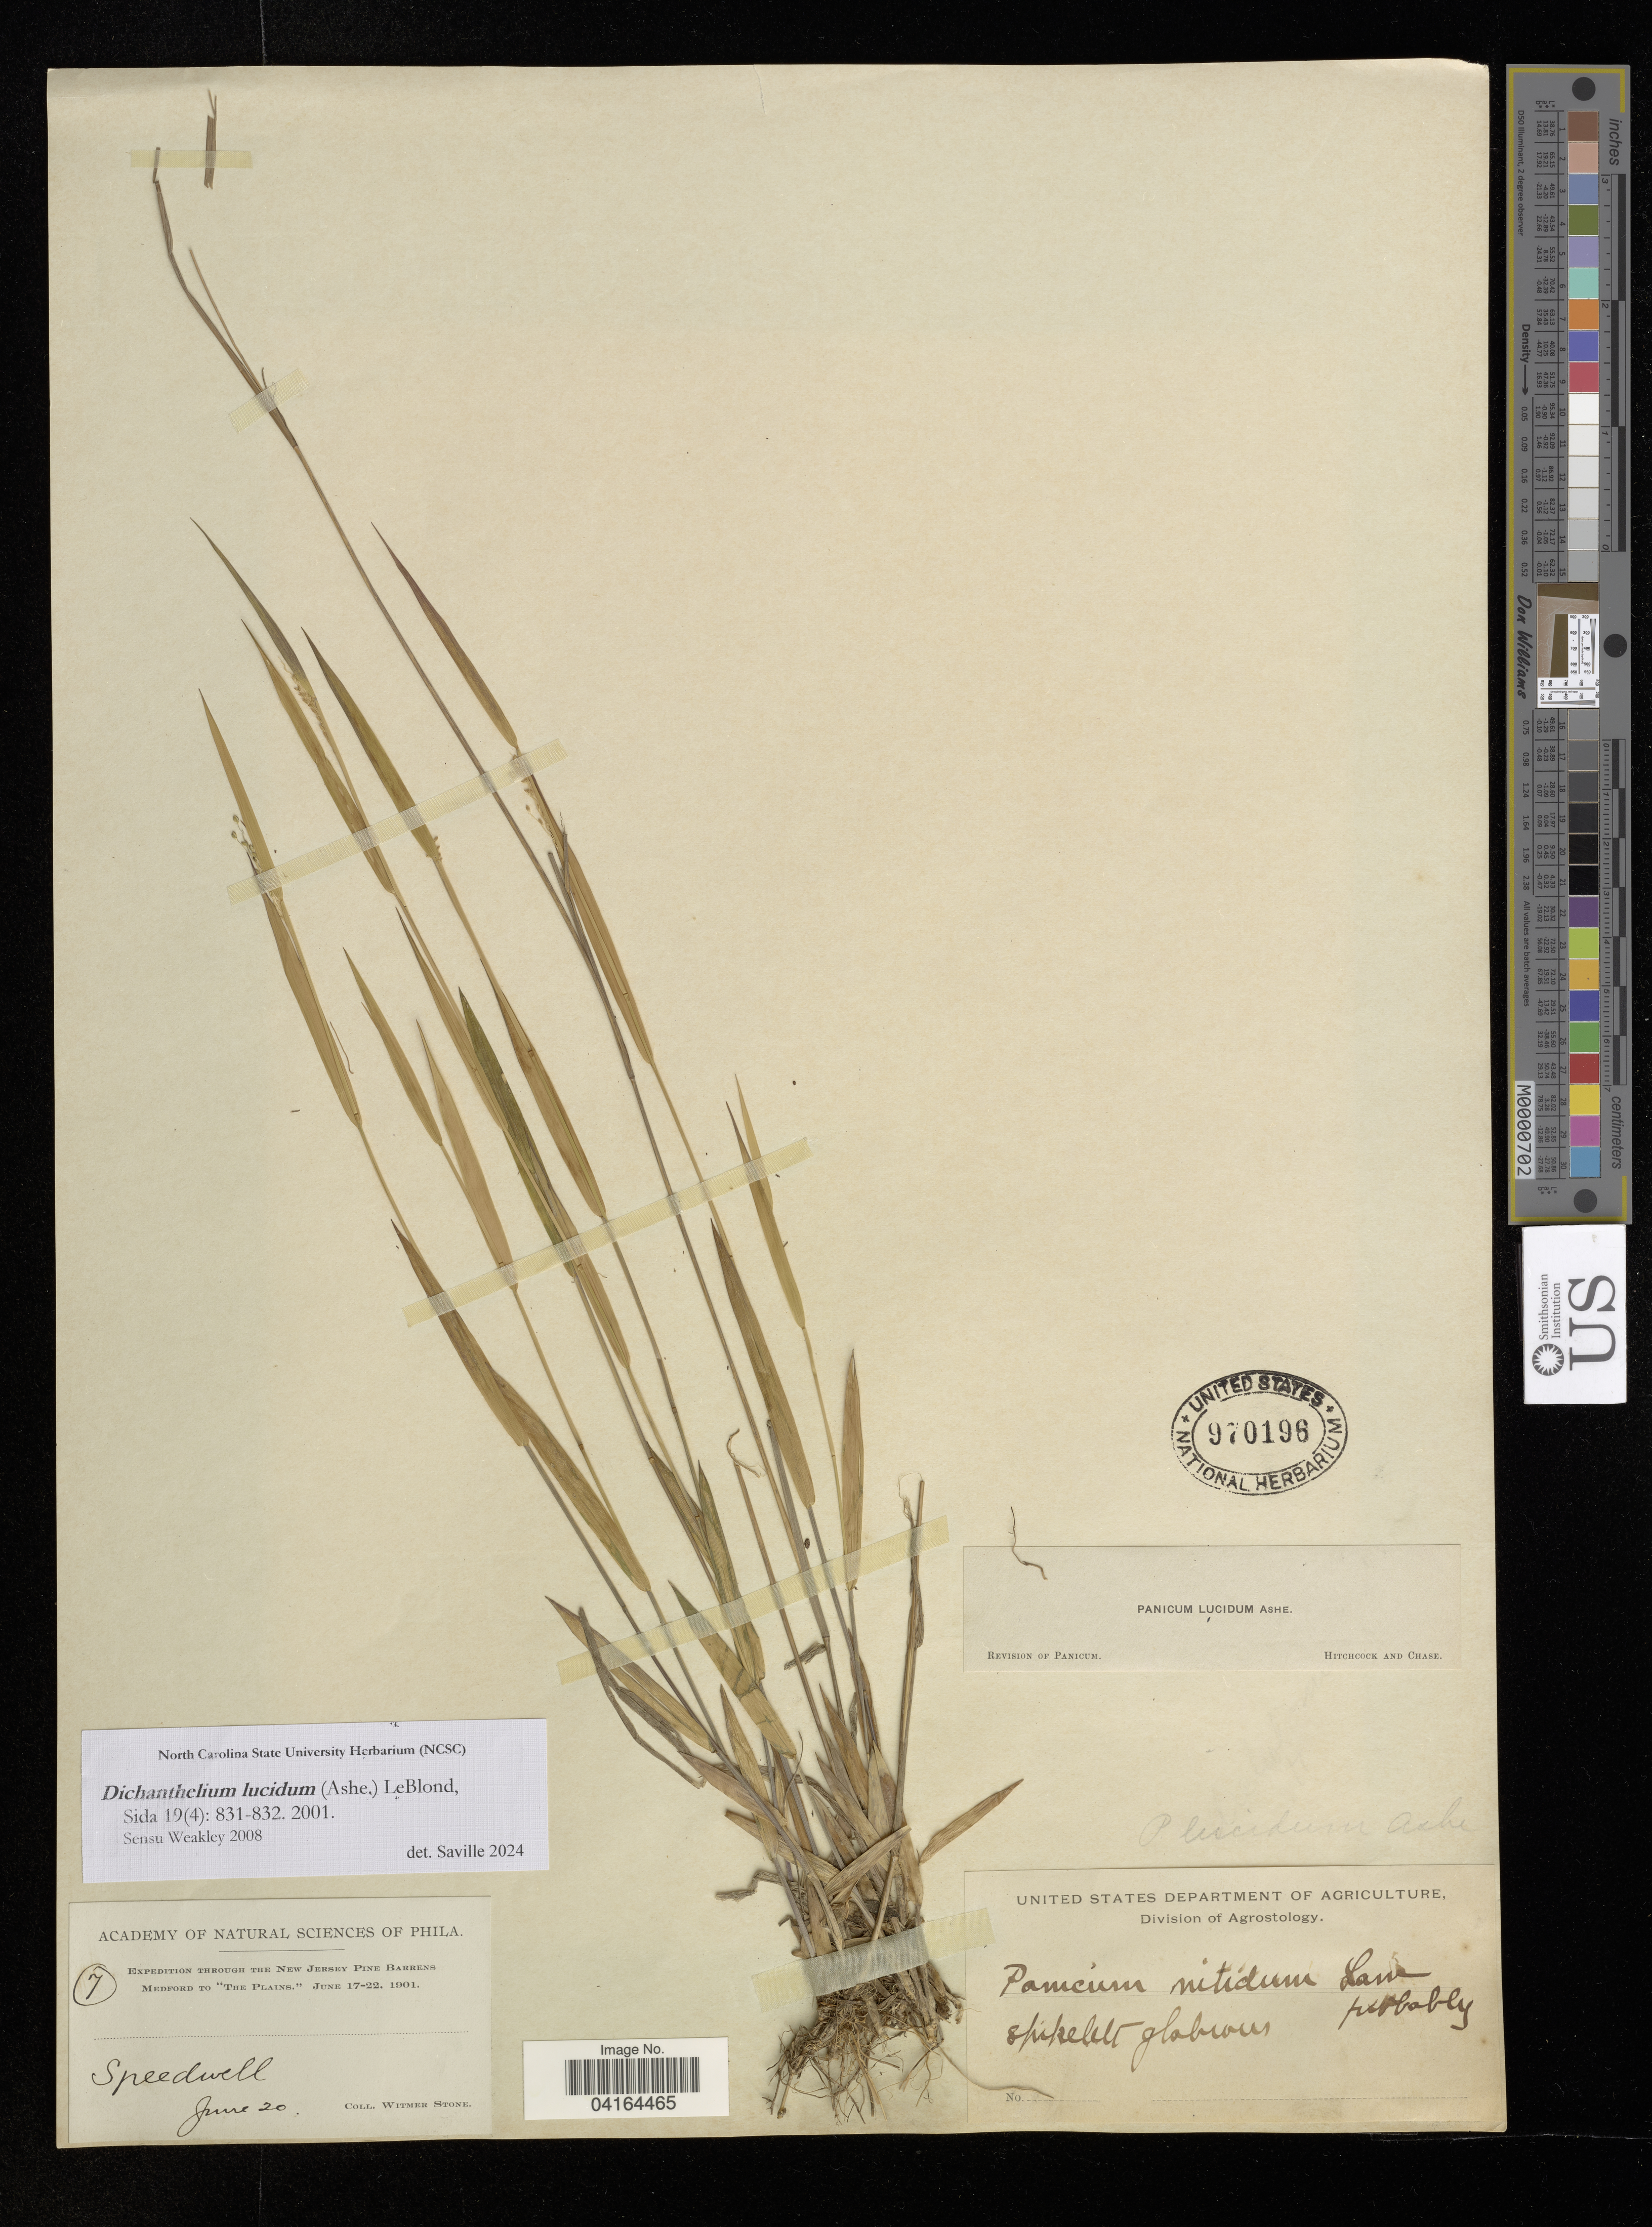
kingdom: Plantae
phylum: Tracheophyta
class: Liliopsida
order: Poales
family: Poaceae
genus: Dichanthelium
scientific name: Dichanthelium lucidum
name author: (Ashe) LeBlond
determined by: Saville, A. C., (NCSC), North Carolina State University (UNITED STATES)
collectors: W. Stone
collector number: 7?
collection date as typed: JUN 20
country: United States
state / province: New Jersey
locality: Through the New Jersey Pine Barrens Medford to "The Plains."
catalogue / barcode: US 970196